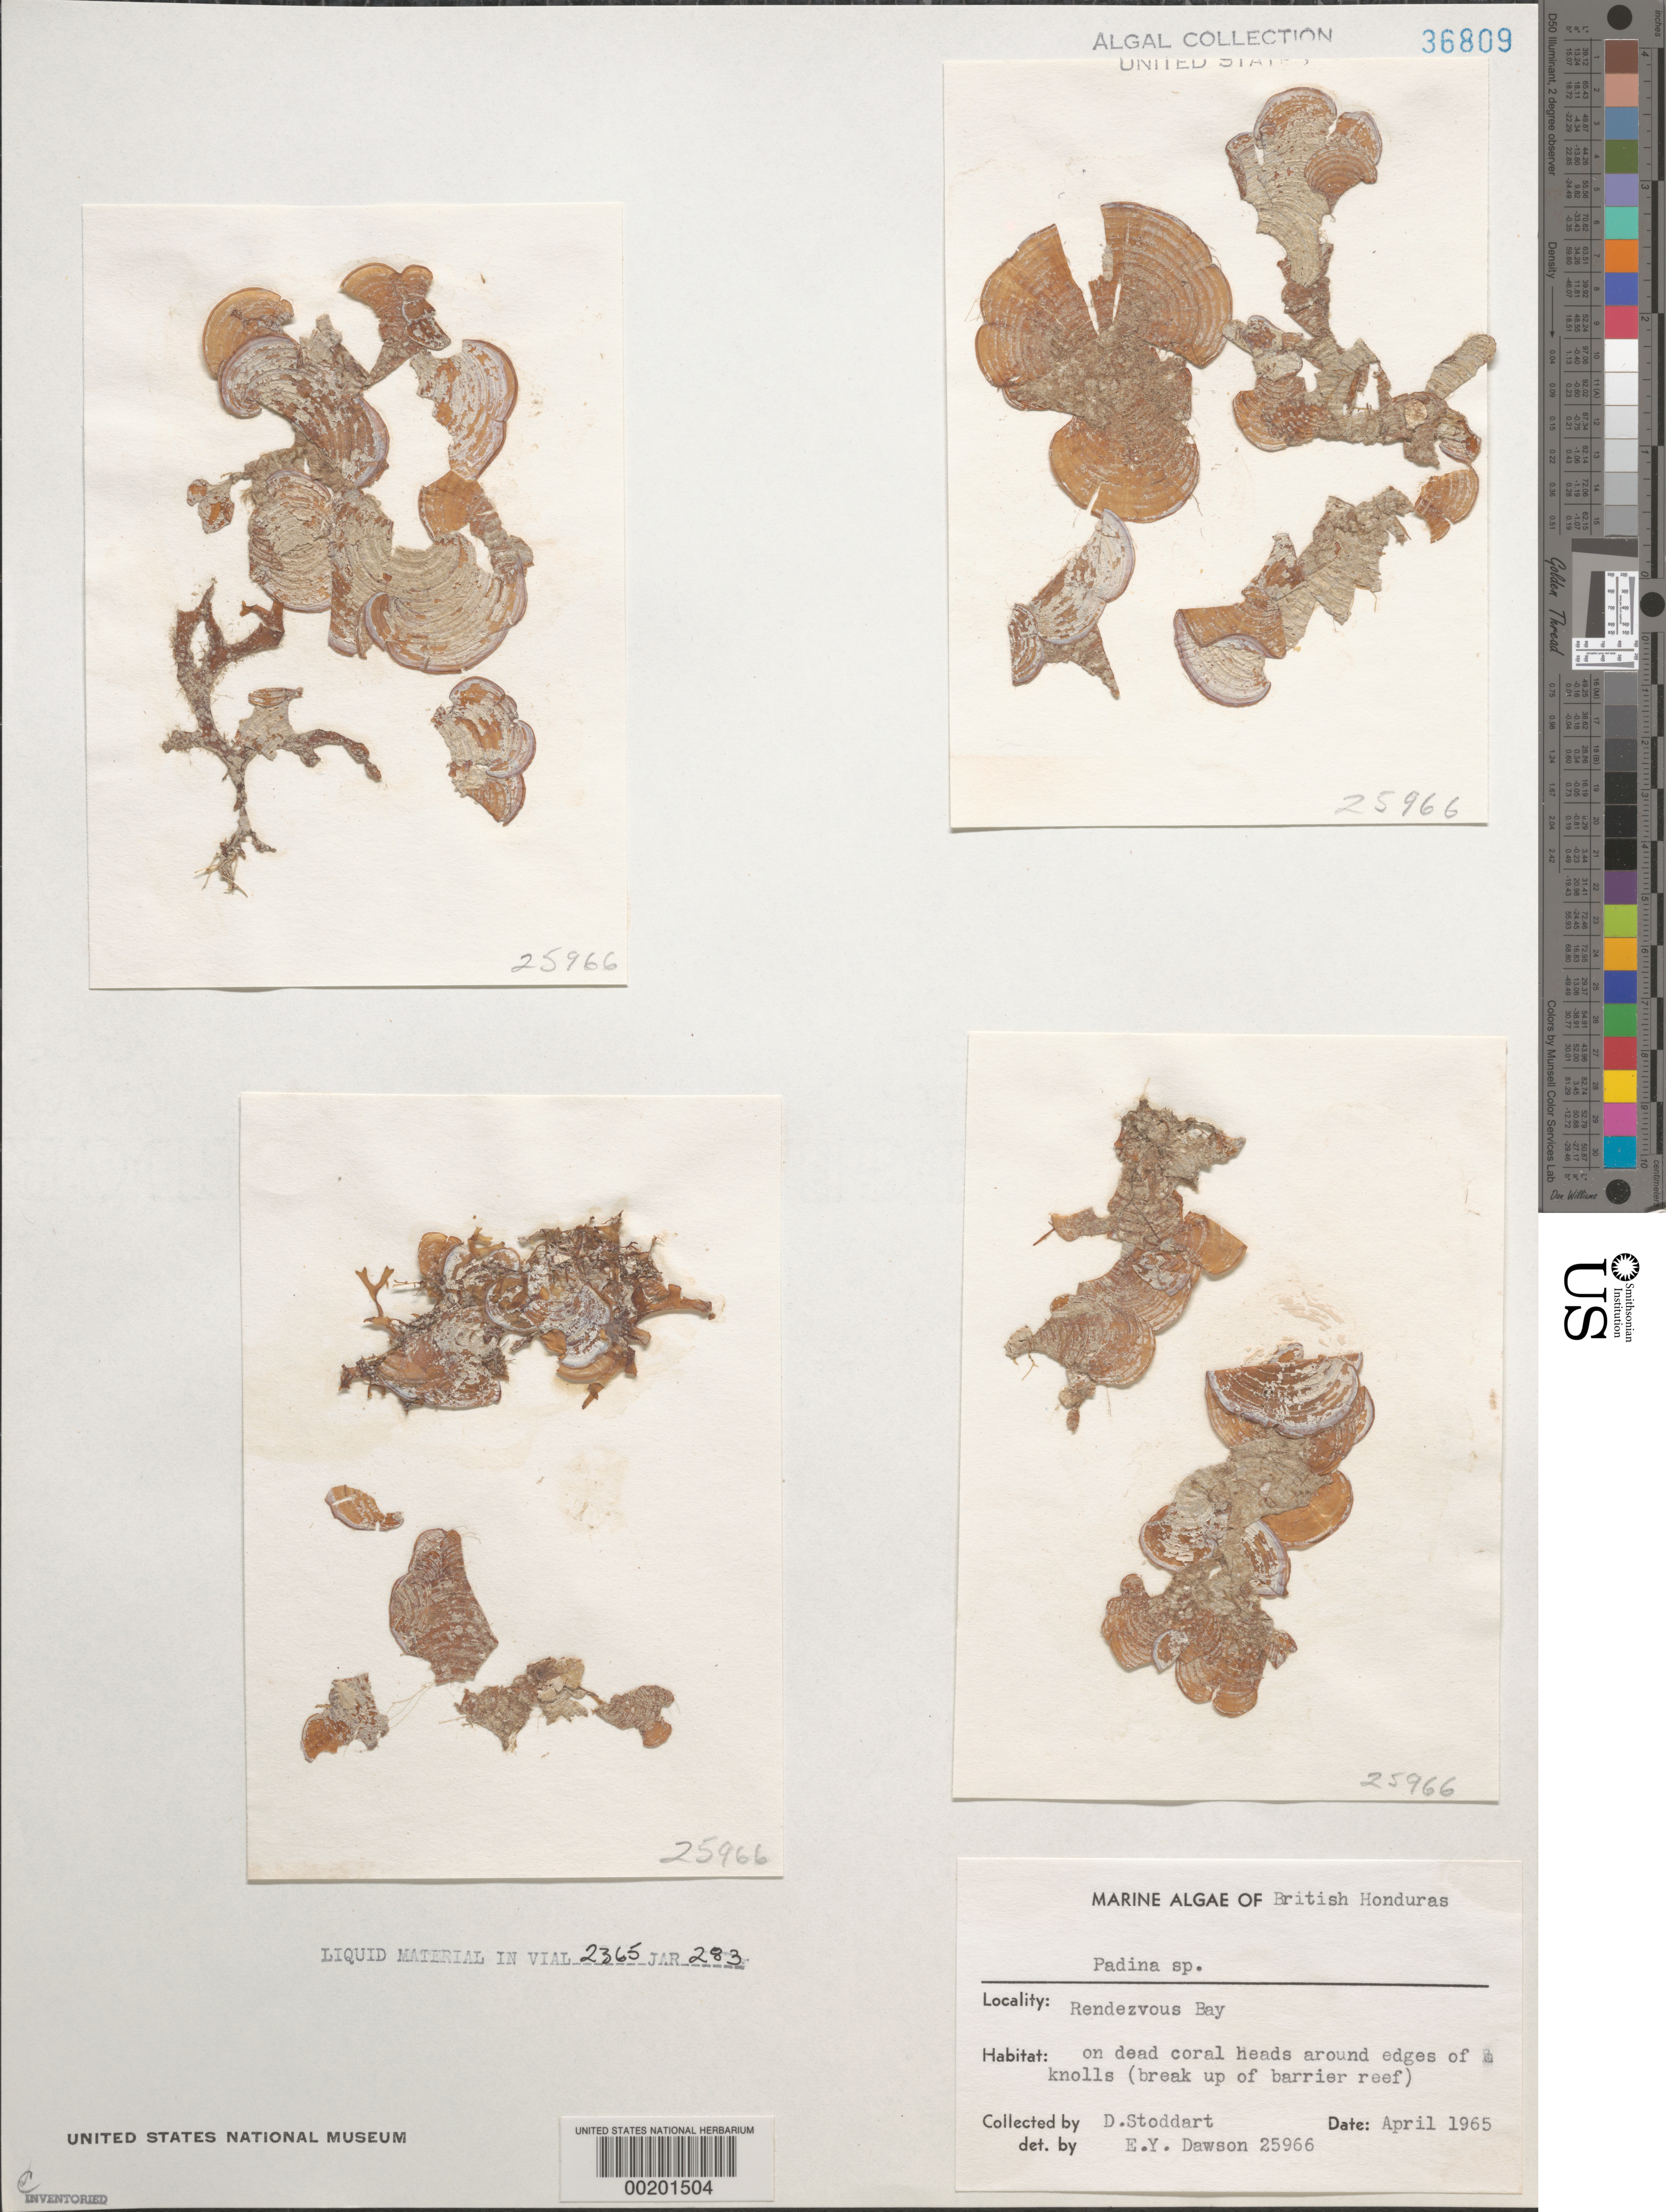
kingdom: Chromista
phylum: Ochrophyta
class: Phaeophyceae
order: Dictyotales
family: Dictyotaceae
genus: Padina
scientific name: Padina sp.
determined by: Dawson, E. Y.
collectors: D. Stoddart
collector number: EYD 25966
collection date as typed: Apr 1965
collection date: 1965-04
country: Belize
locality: Rendezvous Bay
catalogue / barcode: US 36809